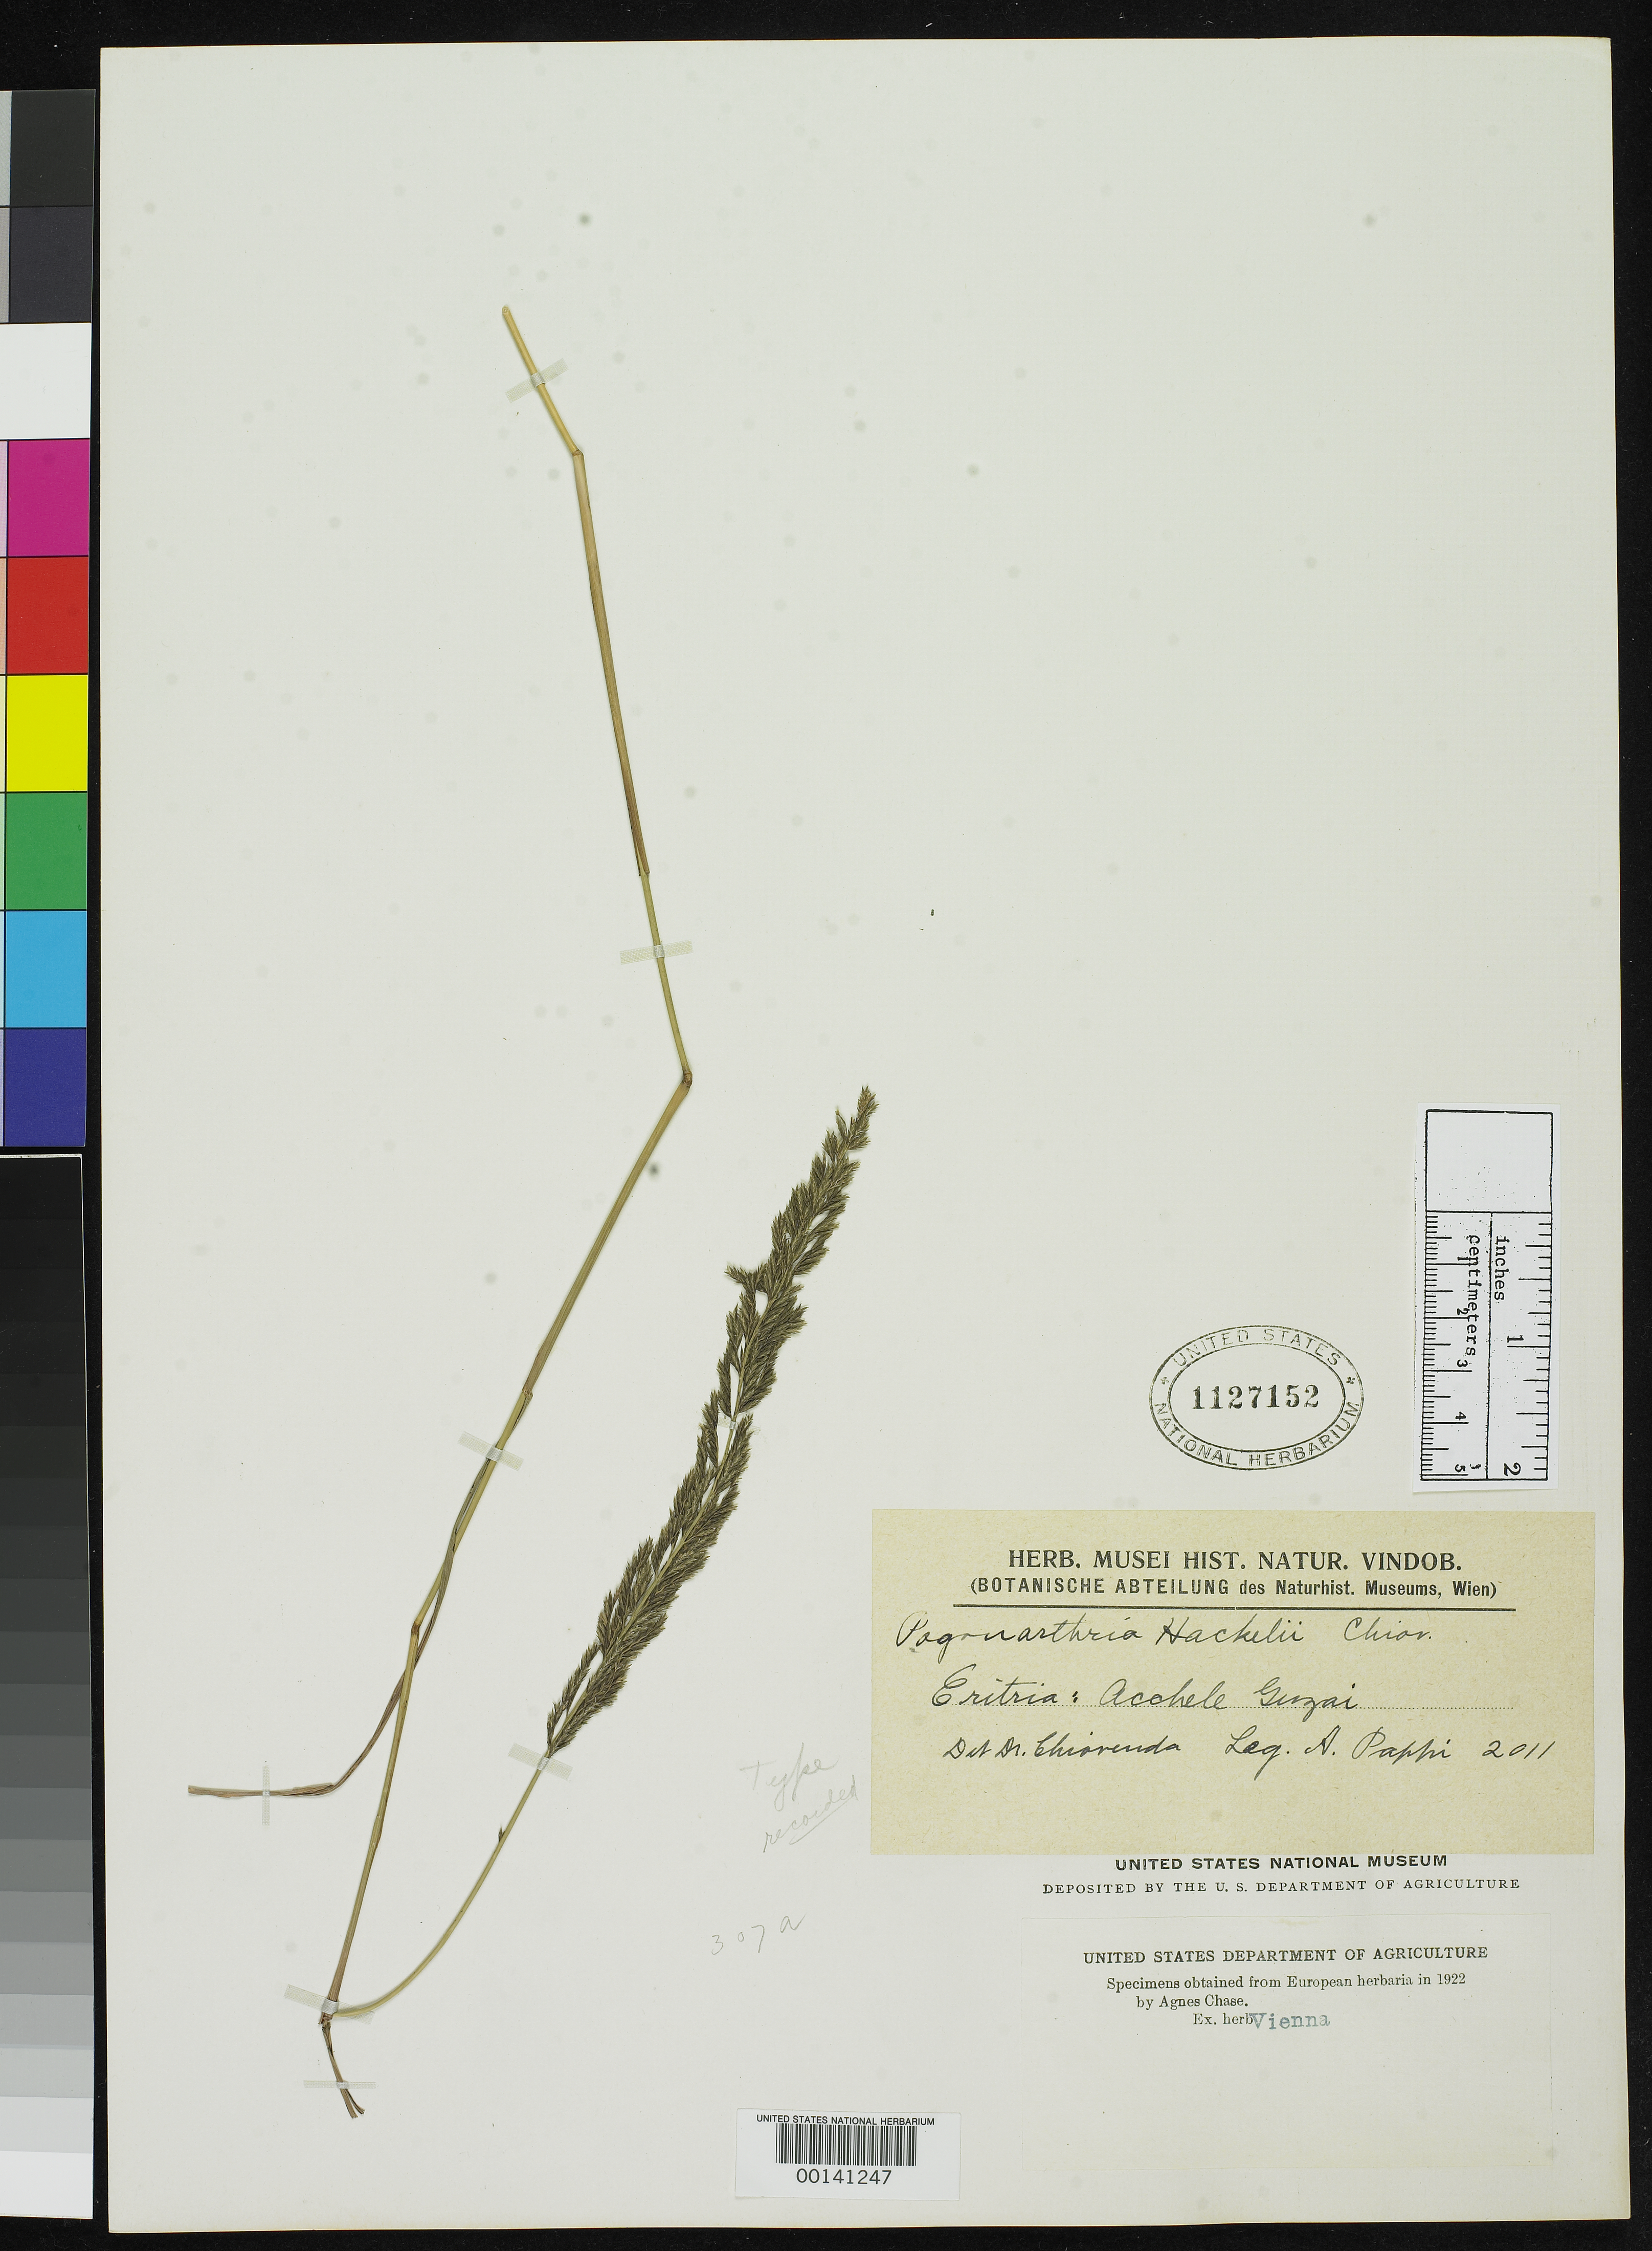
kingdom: Plantae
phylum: Tracheophyta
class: Liliopsida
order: Poales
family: Poaceae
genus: Pogonarthria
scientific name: Pogonarthria hackelii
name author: Chiov.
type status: Syntype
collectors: A. Pappi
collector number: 2011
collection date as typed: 20 Sep 1902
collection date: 1902-09-20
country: Eritrea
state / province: Debub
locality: Acchele Guzai a Coatit.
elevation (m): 1800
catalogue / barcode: US 1127152